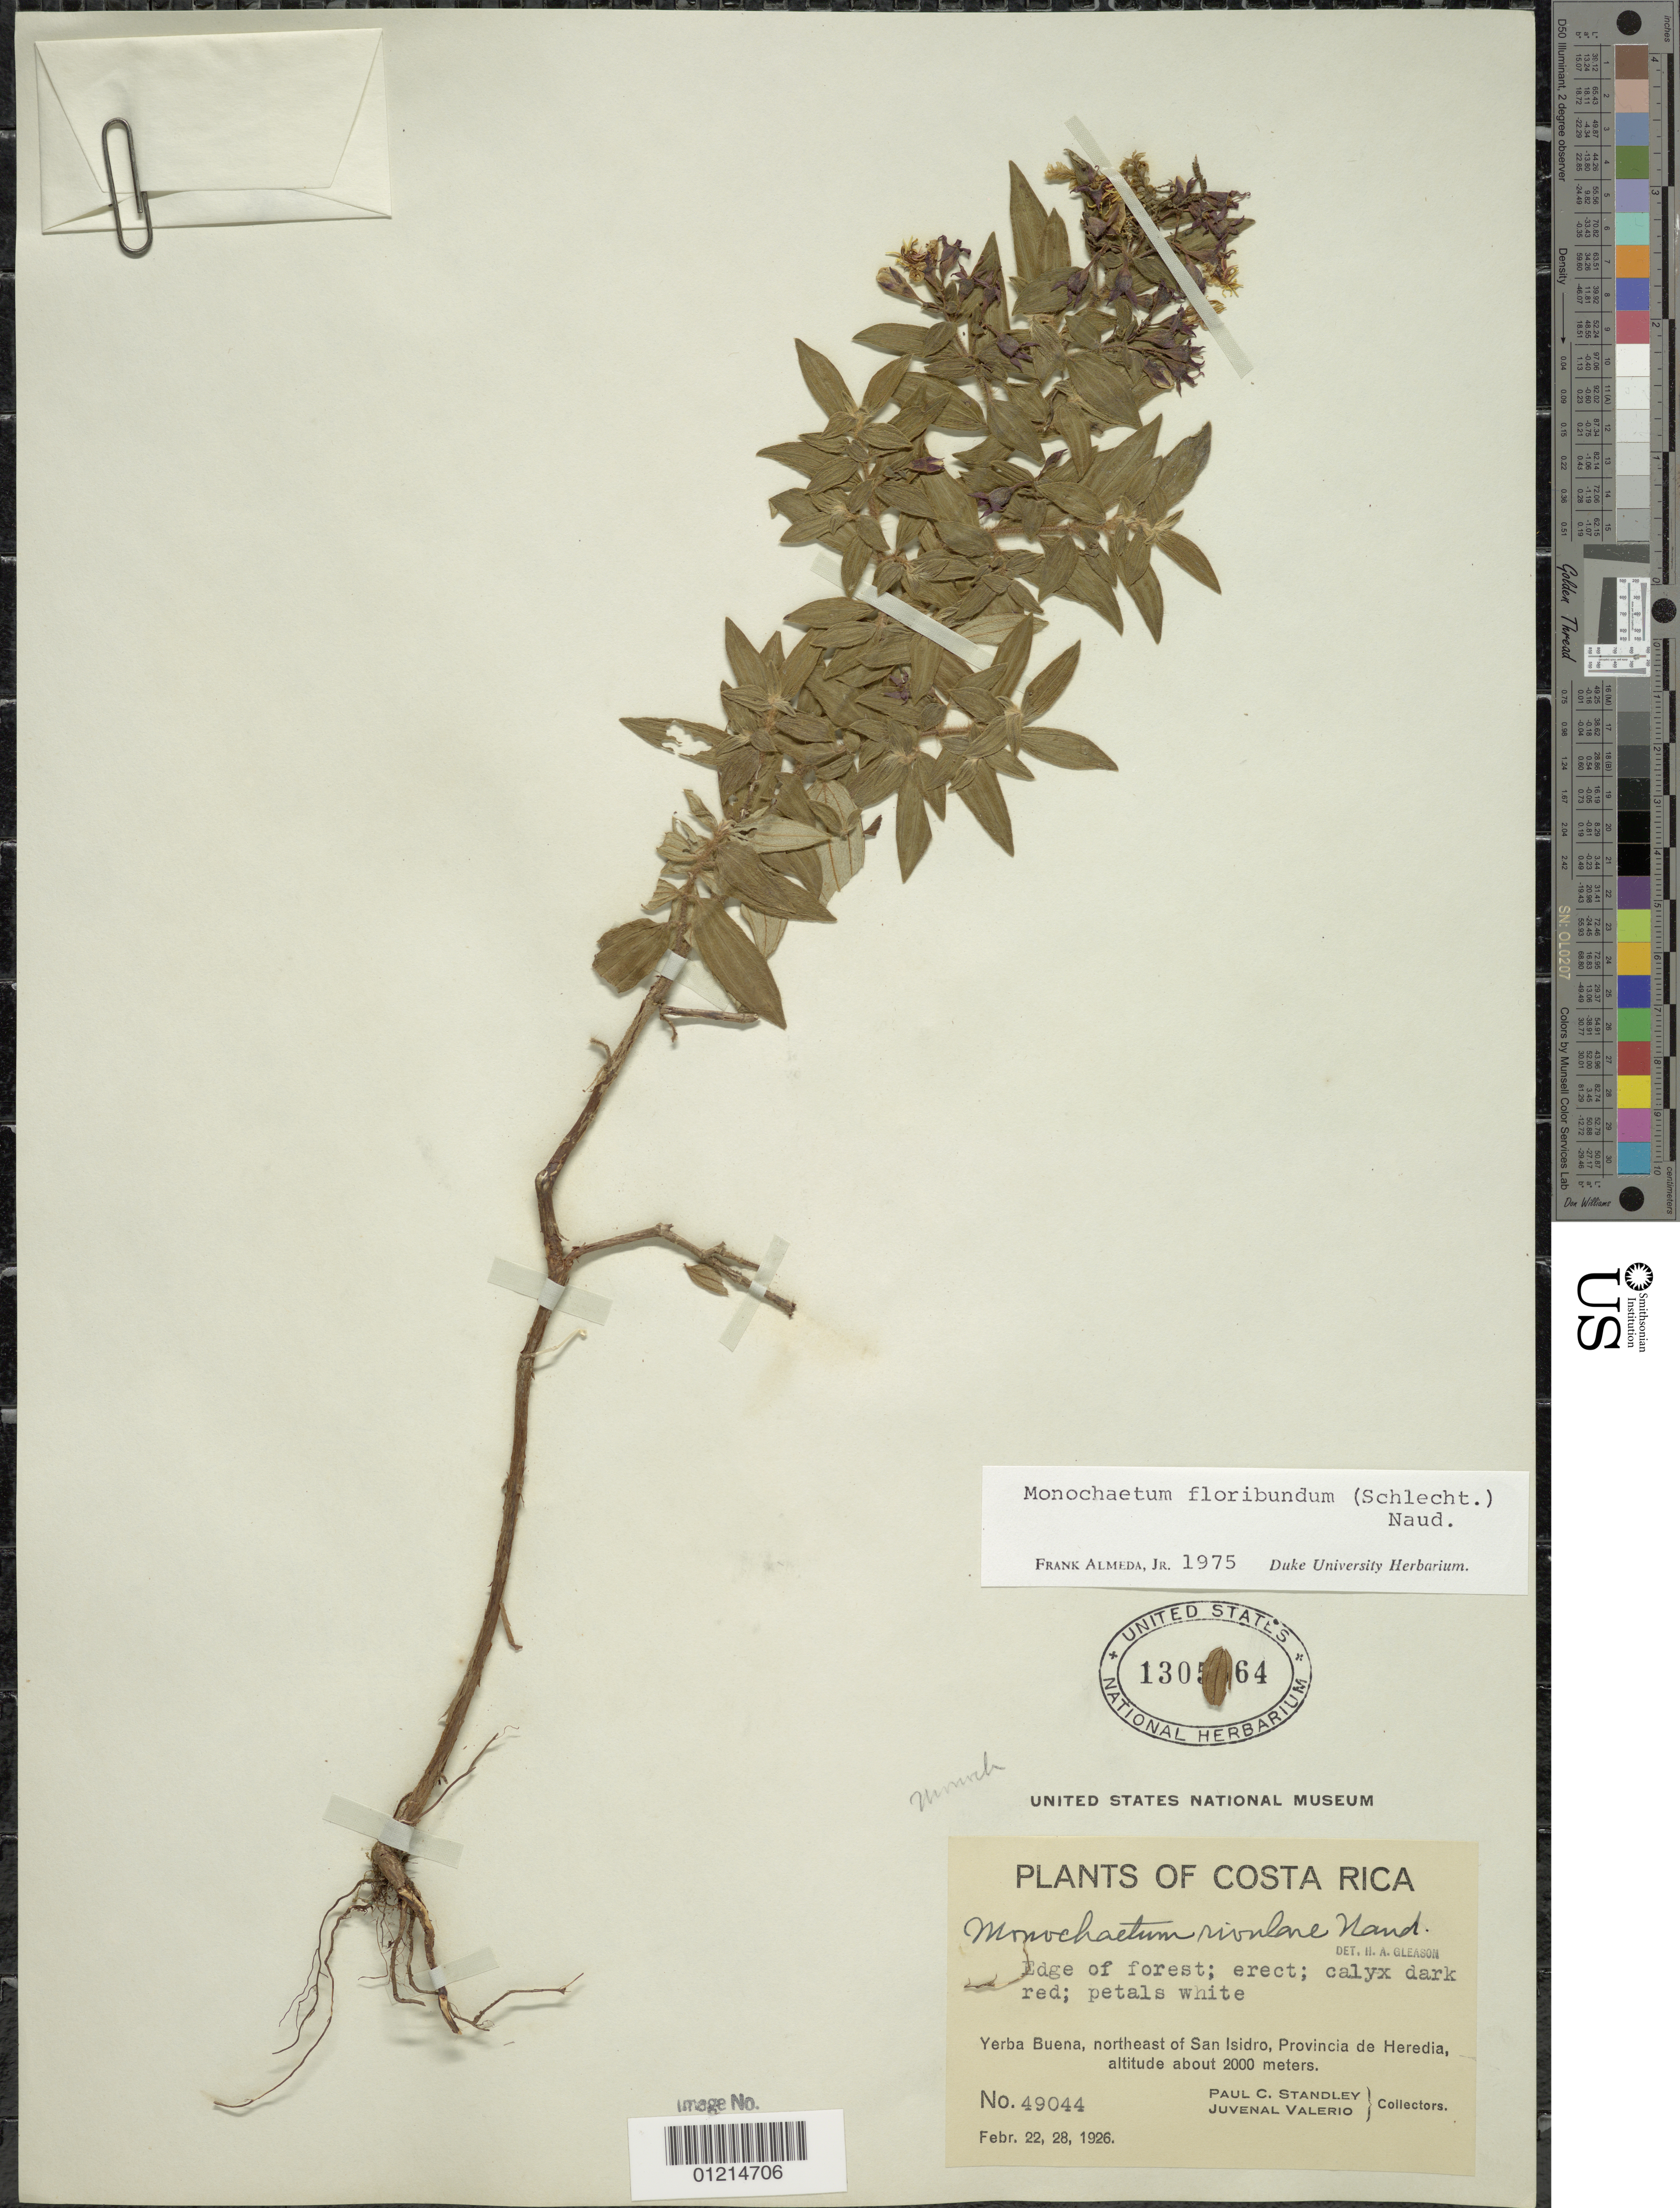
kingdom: Plantae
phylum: Tracheophyta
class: Magnoliopsida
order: Myrtales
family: Melastomataceae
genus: Monochaetum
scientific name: Monochaetum floribundum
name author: (Schltdl.) Naudin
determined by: Almeda, F.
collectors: P. C. Standley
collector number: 49044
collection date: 1926-02-22,1926-02-28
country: Costa Rica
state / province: Heredia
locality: Yerba Buena, northeast of San Isidro.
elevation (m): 2000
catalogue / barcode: US 1305864